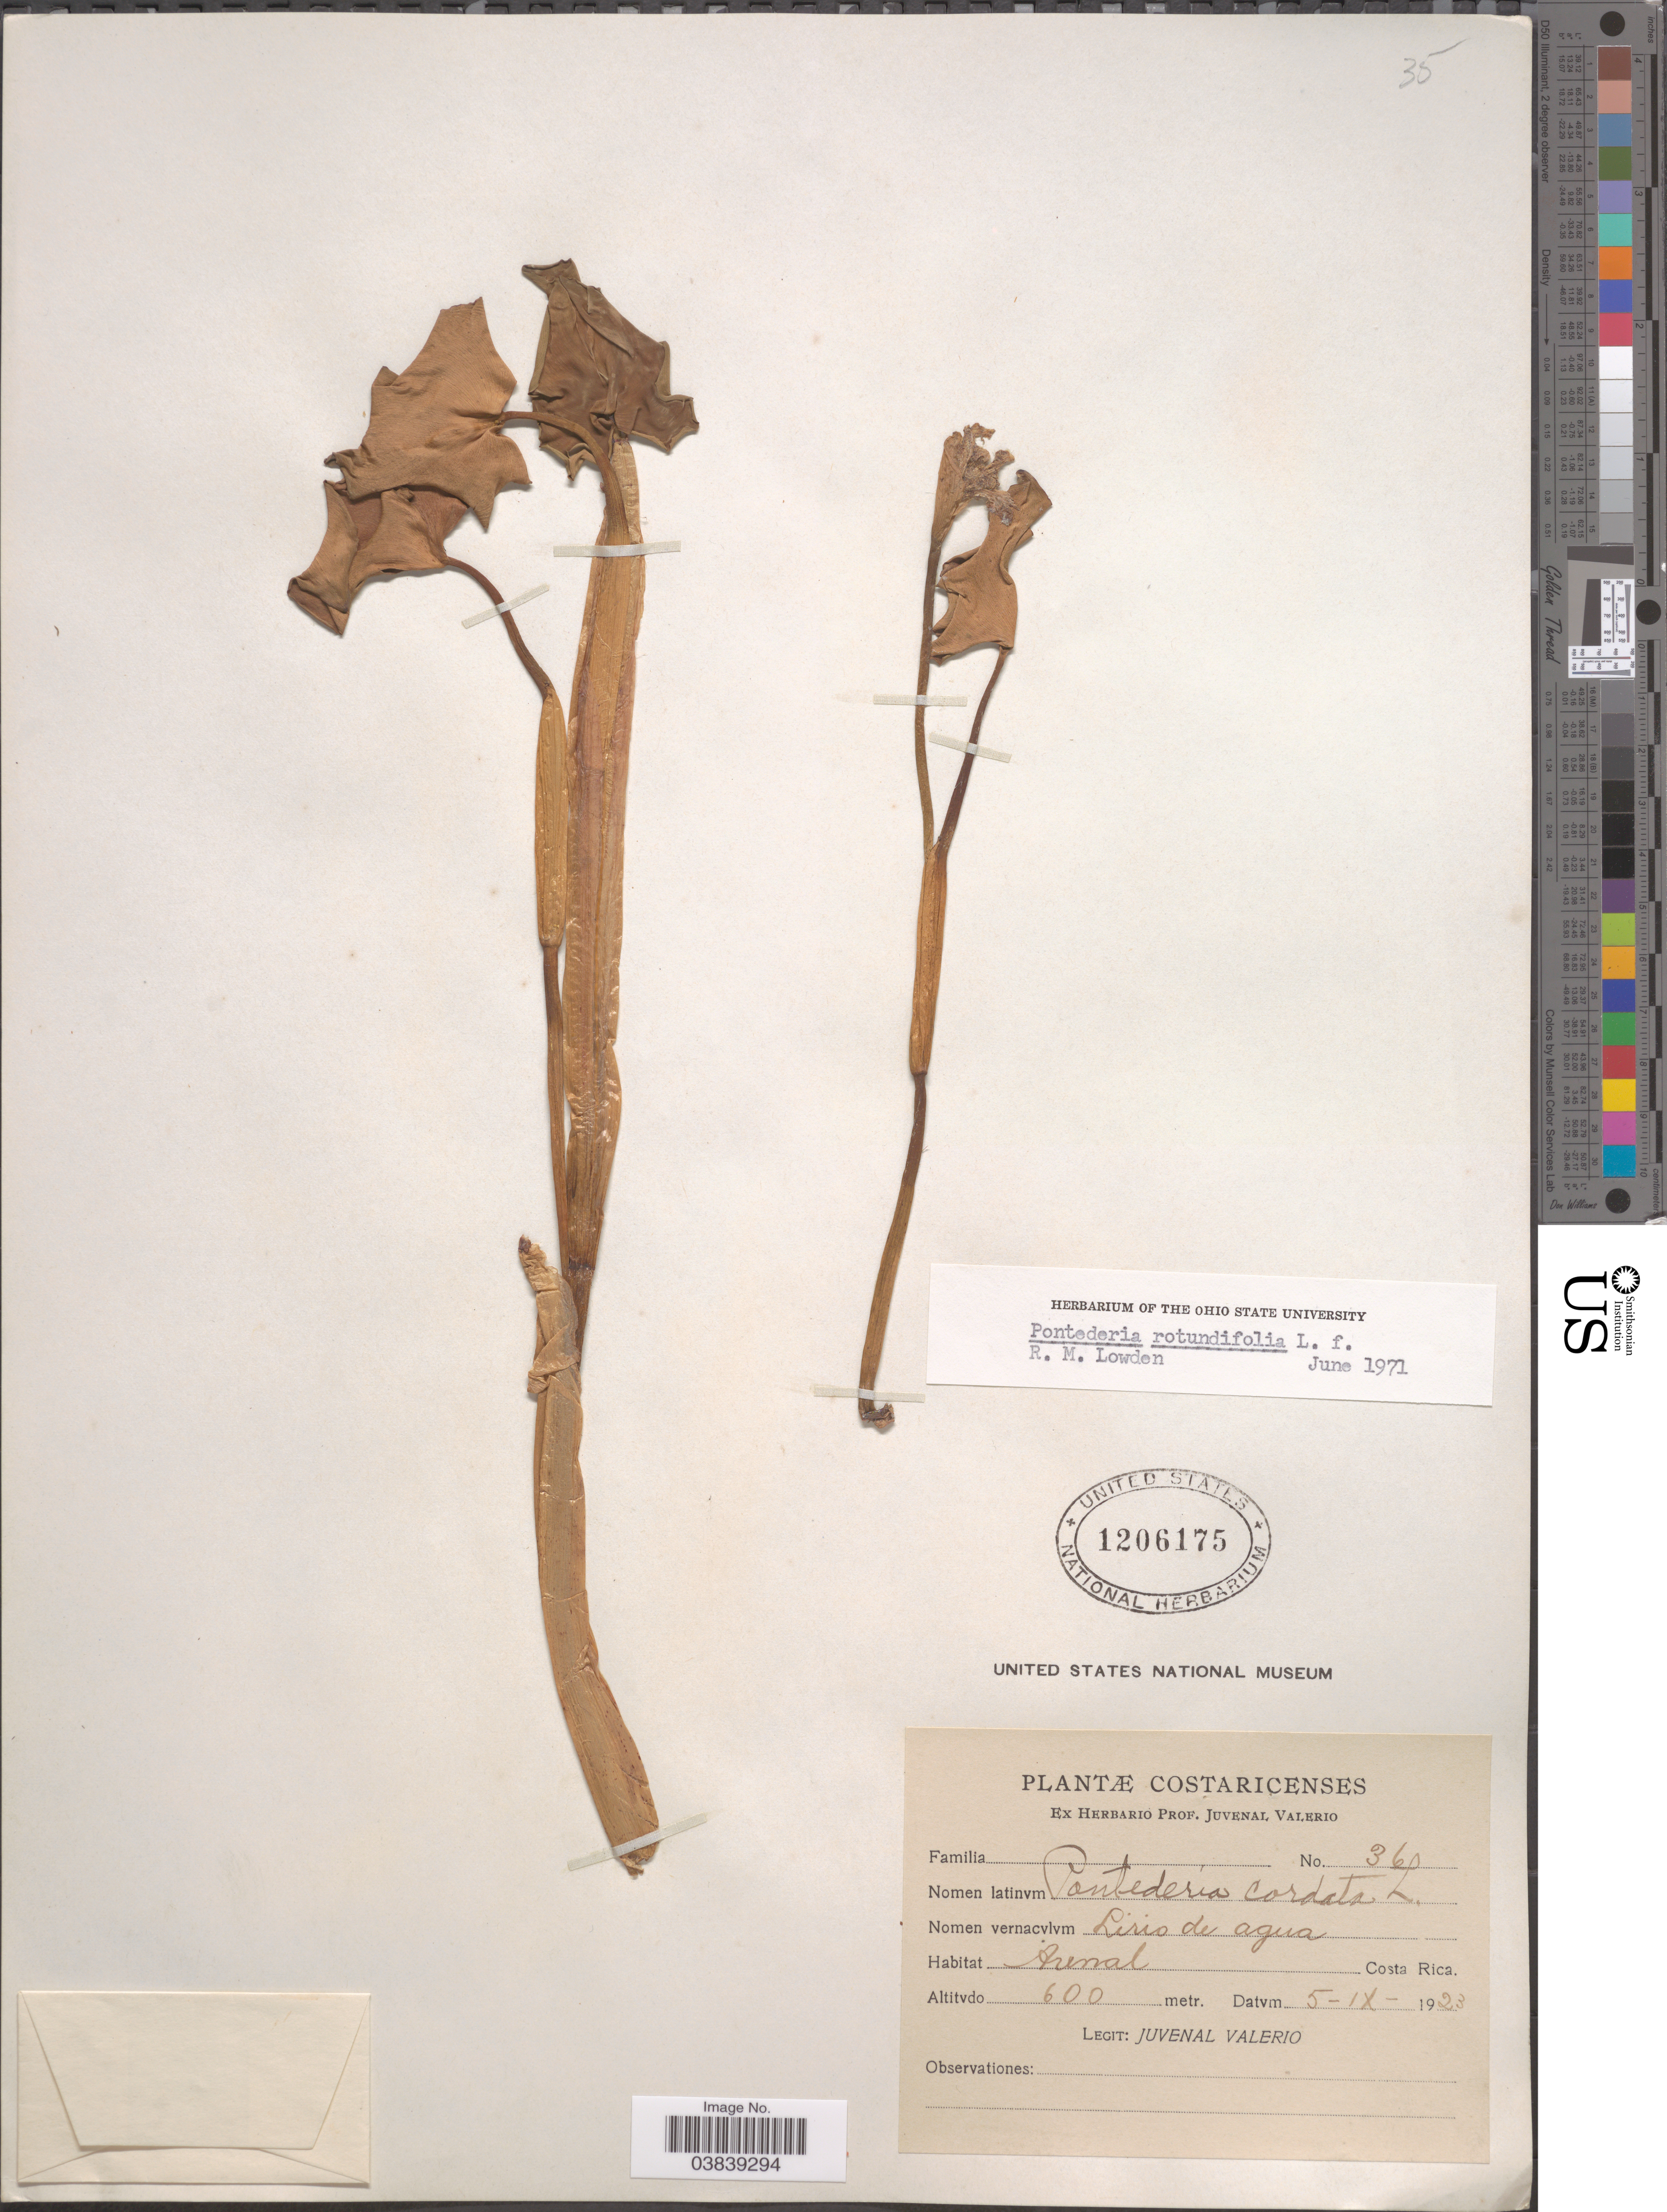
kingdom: Plantae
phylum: Tracheophyta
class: Liliopsida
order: Commelinales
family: Pontederiaceae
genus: Pontederia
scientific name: Pontederia rotundifolia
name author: L. f.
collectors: J. Valerio R.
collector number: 360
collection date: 1923-09-05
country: Costa Rica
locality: Arenal.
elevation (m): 600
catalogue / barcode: US 1206175